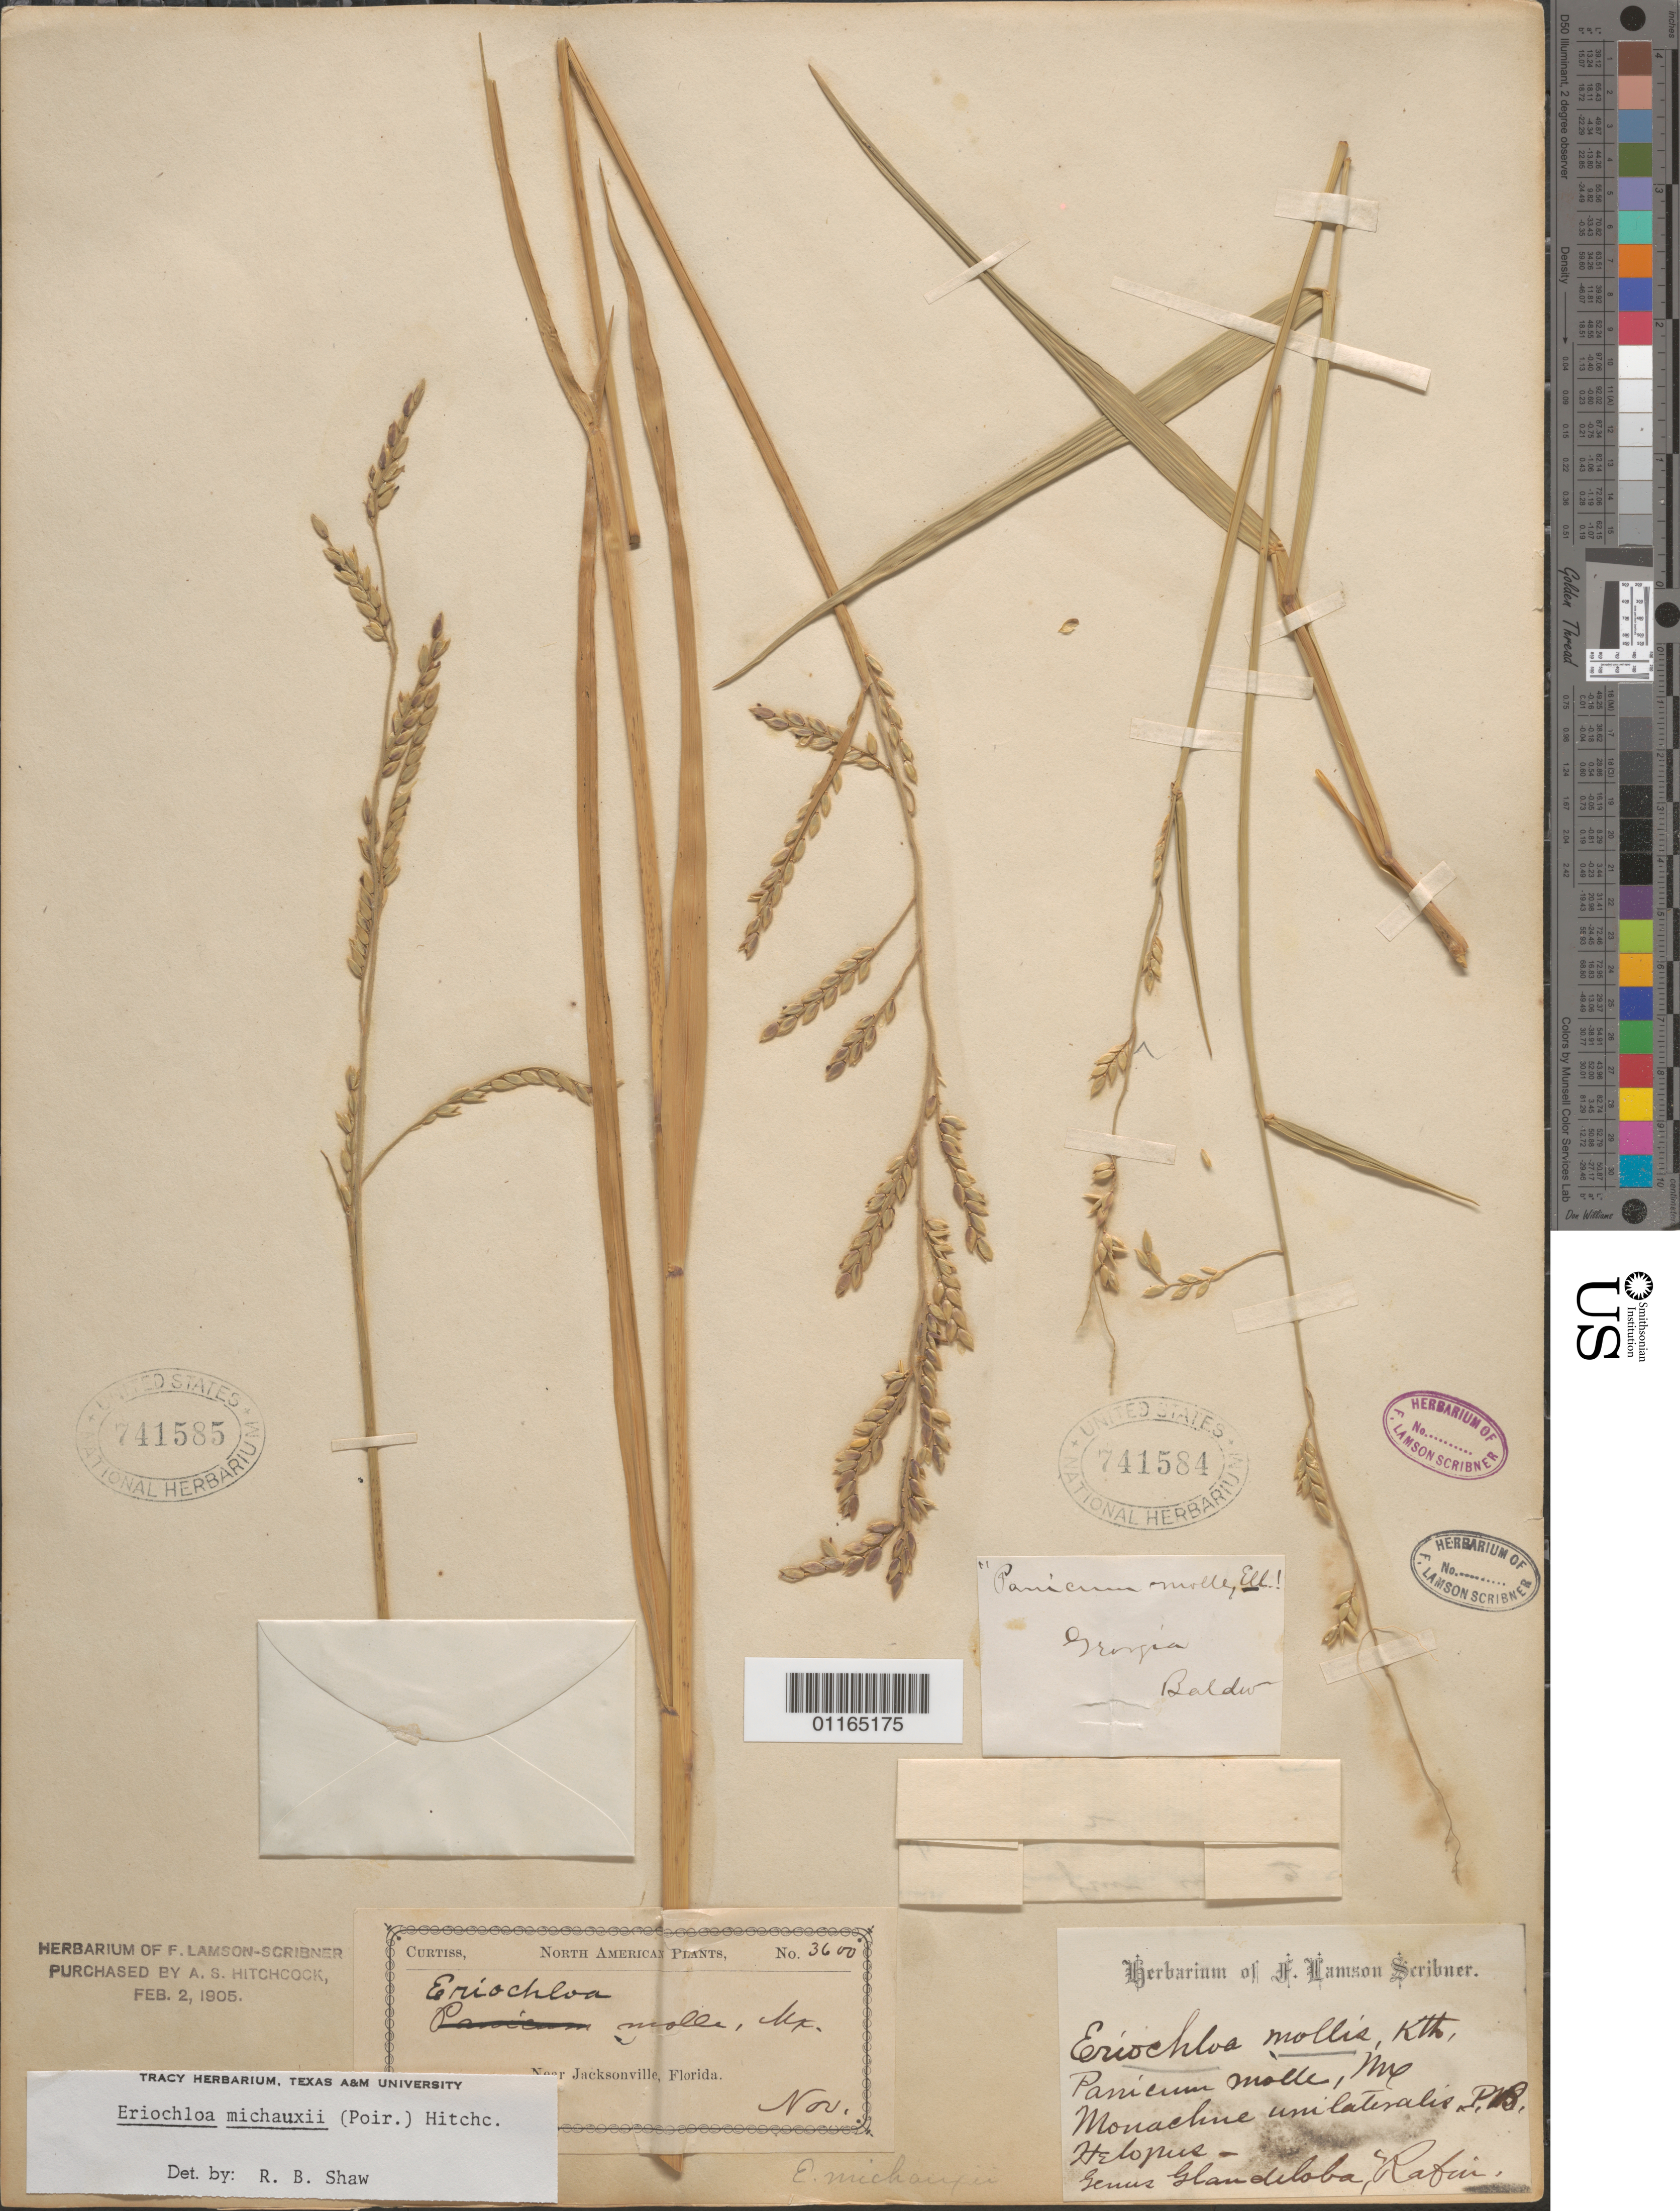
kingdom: Plantae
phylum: Tracheophyta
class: Liliopsida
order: Poales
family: Poaceae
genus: Eriochloa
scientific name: Eriochloa michauxii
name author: (Poir.) Hitchc.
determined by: Shaw, R. B.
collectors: W. Baldwin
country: United States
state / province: Georgia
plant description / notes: Mounted on same sheet as Curtiss 3600 (USNH 741585).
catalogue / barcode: US 741584-2